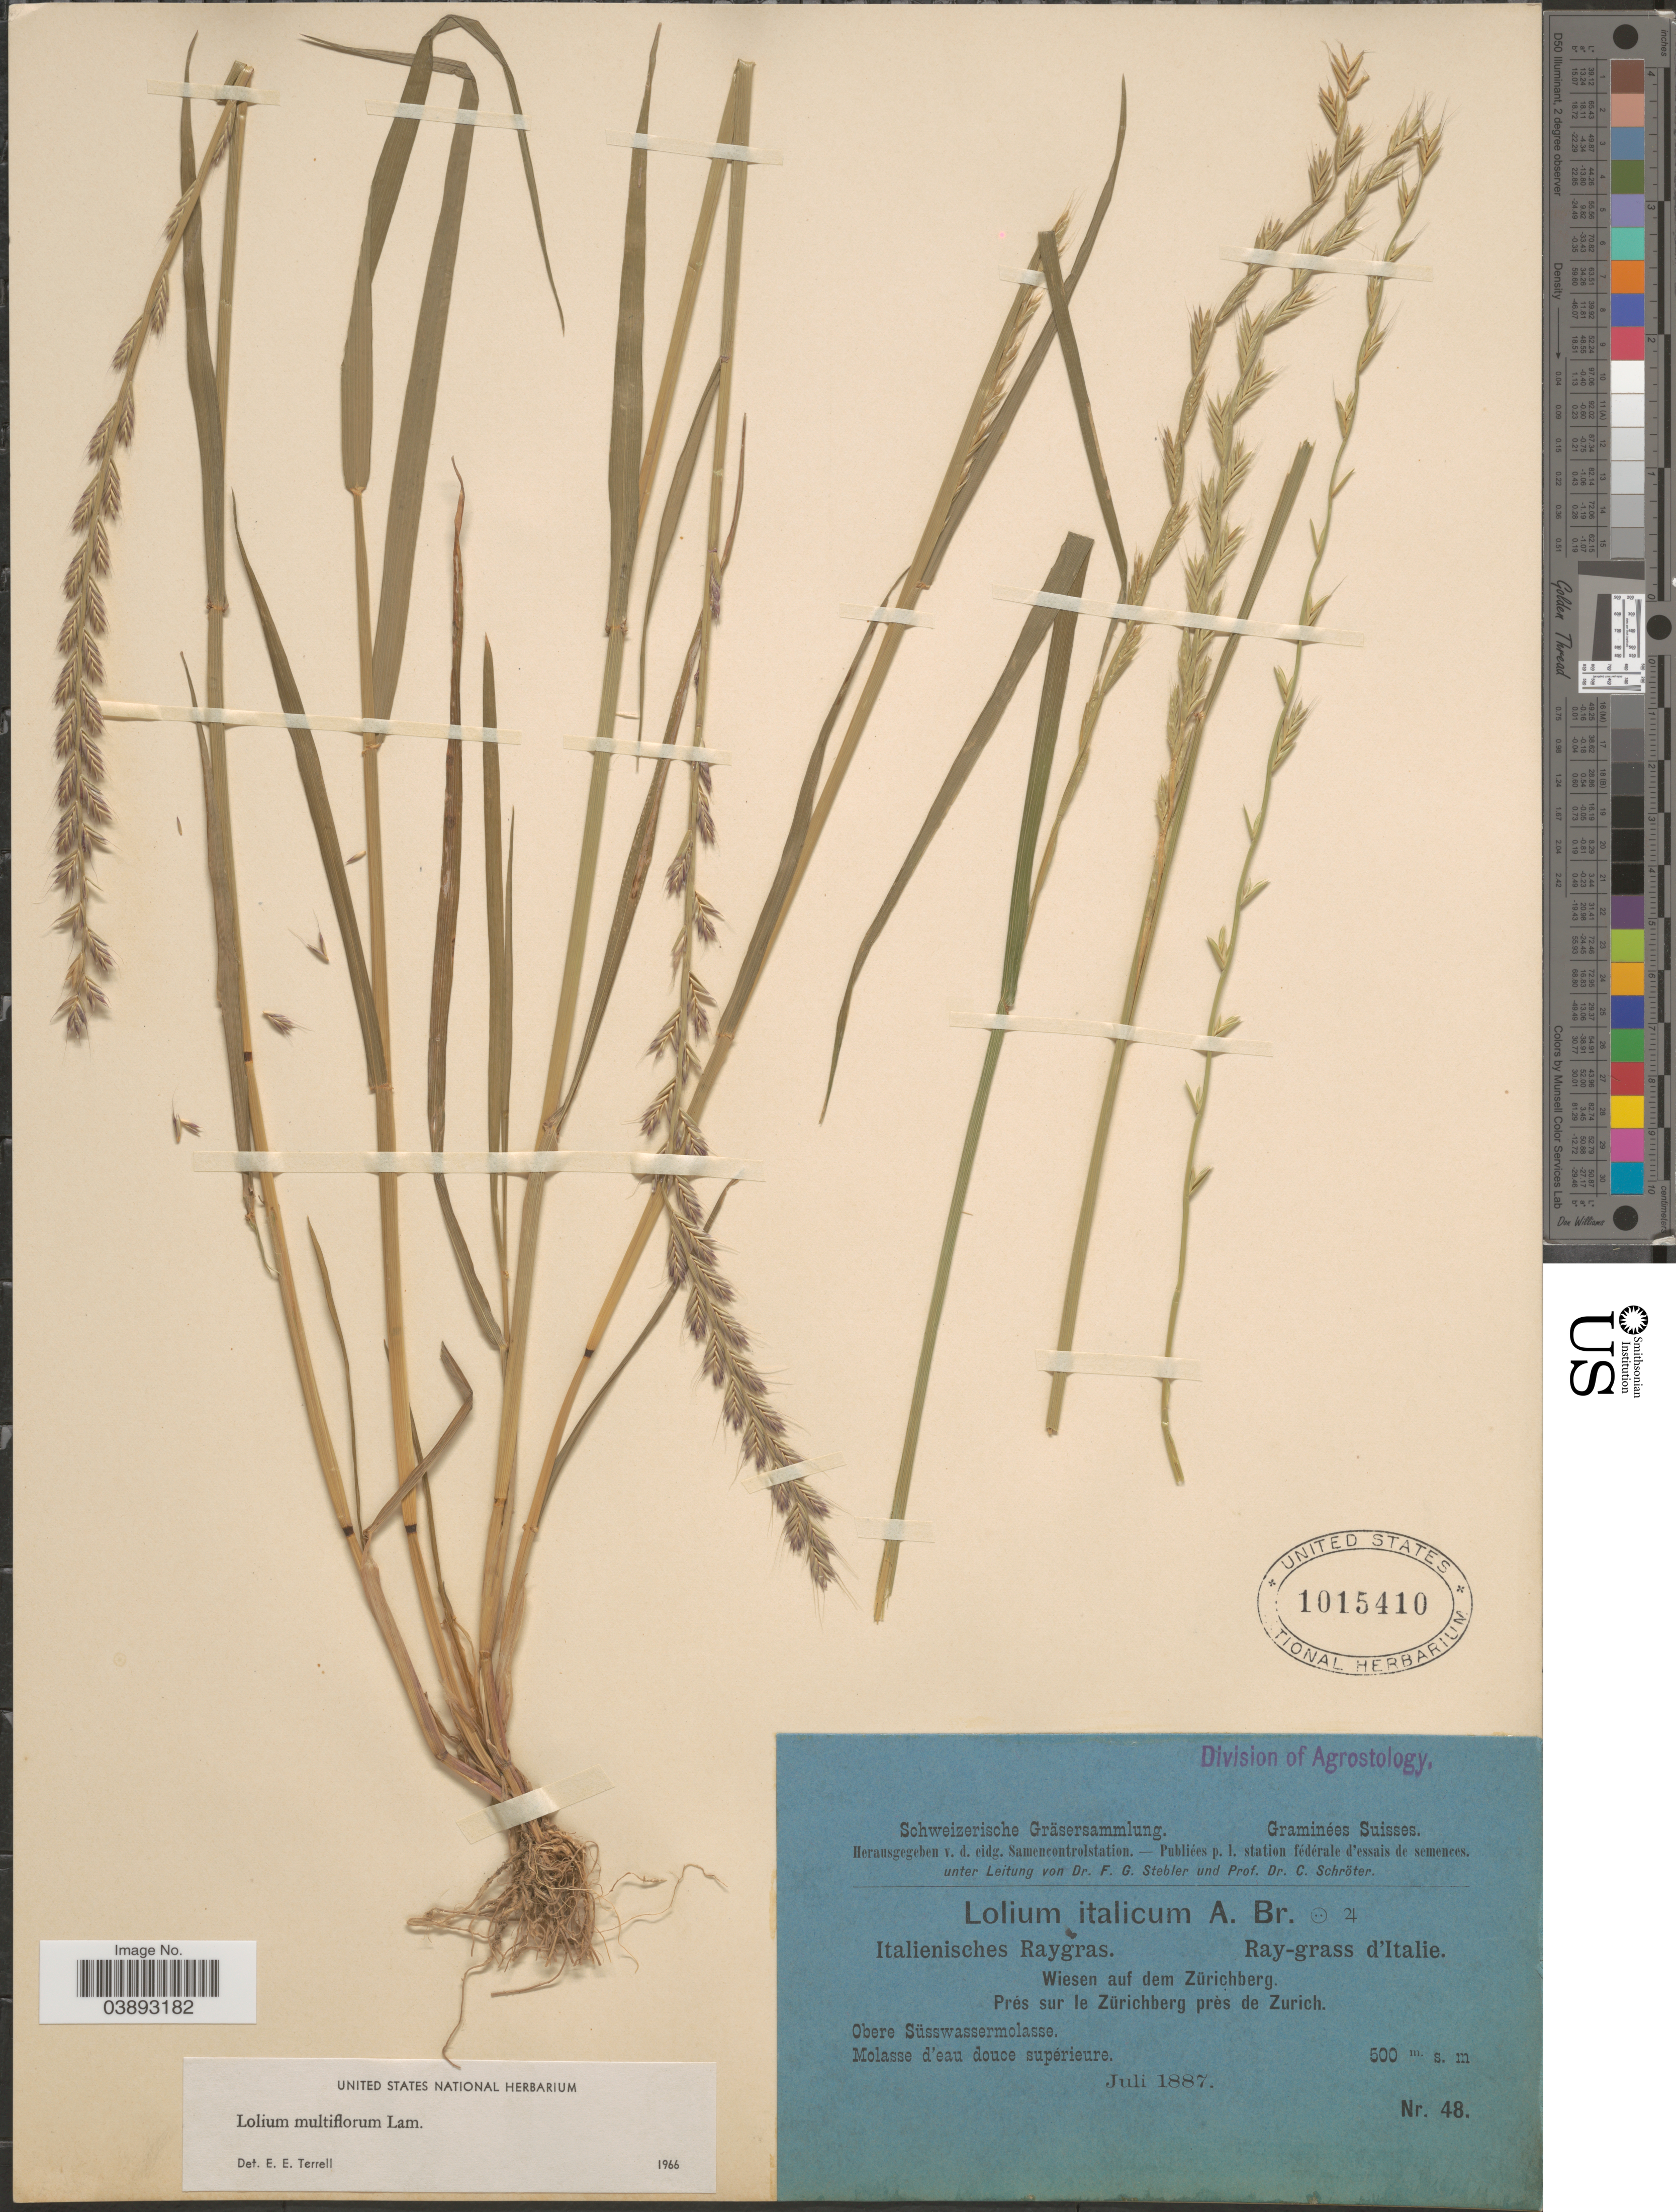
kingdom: Plantae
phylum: Tracheophyta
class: Liliopsida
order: Poales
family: Poaceae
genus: Lolium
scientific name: Lolium multiflorum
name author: Lam.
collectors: Stebler, F.G. & Schröter, C.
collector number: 48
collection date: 1887-07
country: Switzerland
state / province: Zurich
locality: Wiesen auf dem Zürichberg. Prés sur le Zürichberg près de Zurich. Obere Süsswassermolasse. Molasse d'eau douce supérieure.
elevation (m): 500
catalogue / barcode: US 1015410